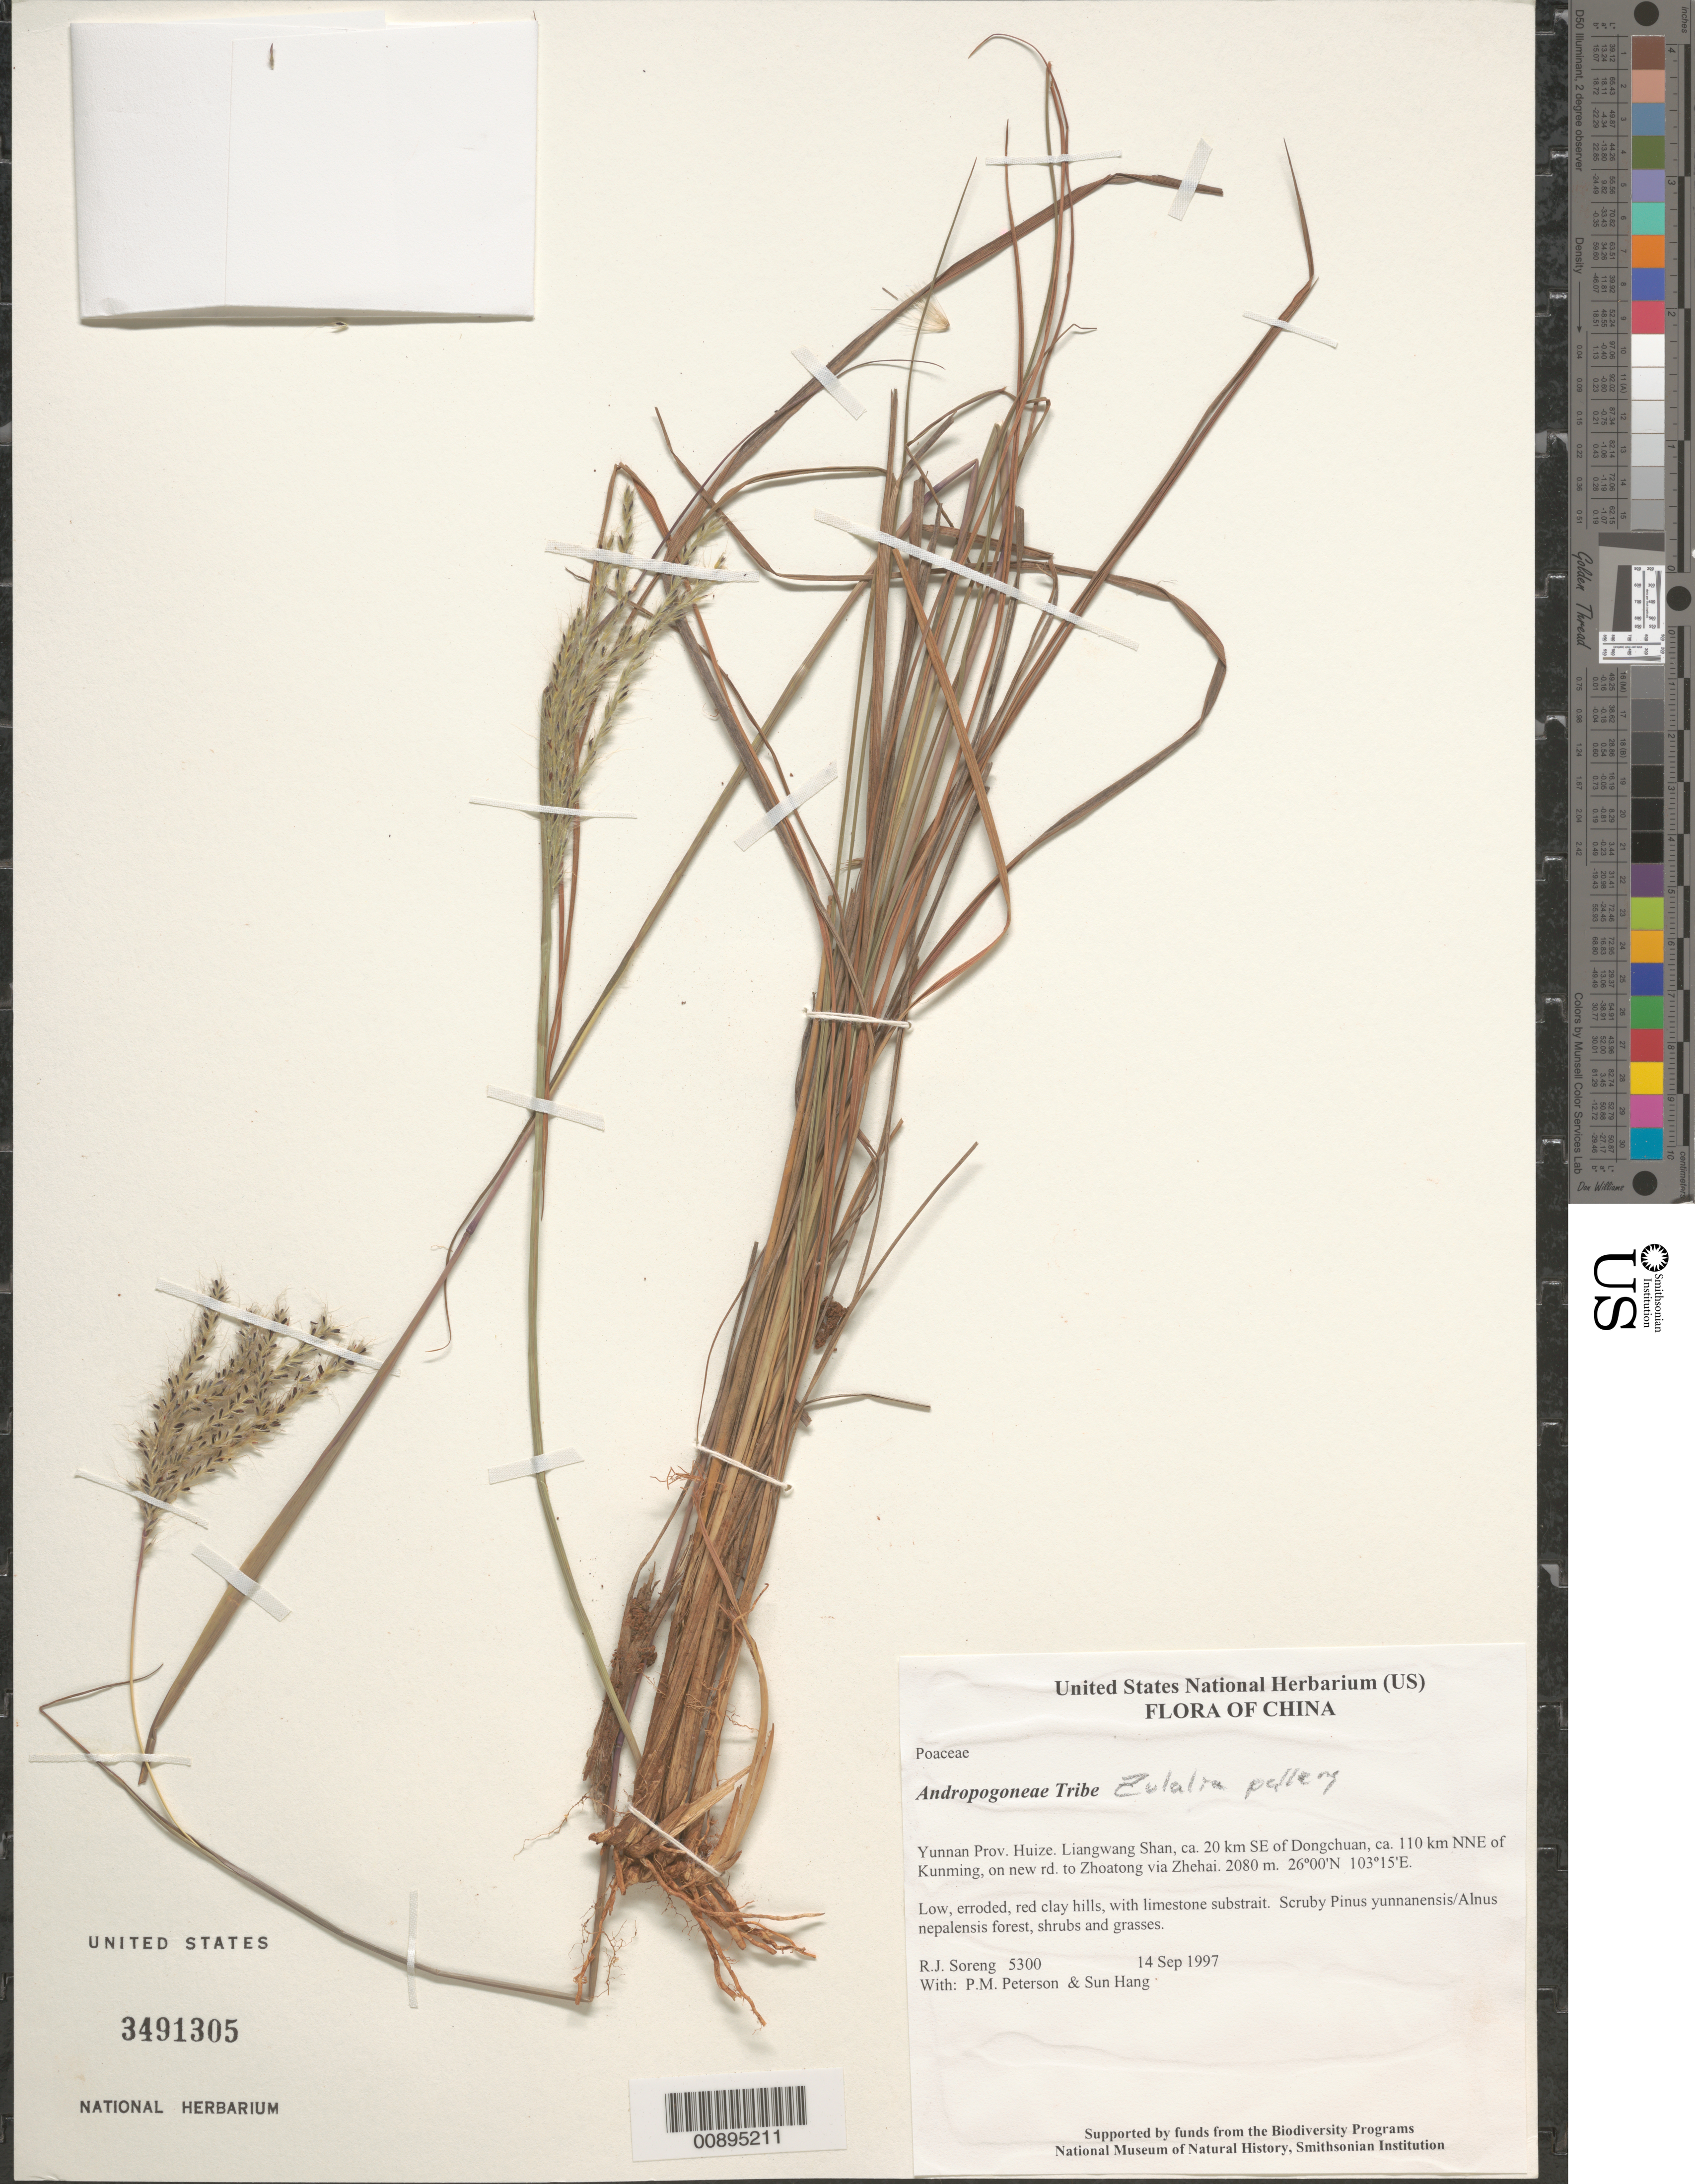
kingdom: Plantae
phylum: Tracheophyta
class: Liliopsida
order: Poales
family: Poaceae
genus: Eulalia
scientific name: Eulalia pallens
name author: (Hack.) Kuntze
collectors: R. J. Soreng, P. M. Peterson & Sun Hang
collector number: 5300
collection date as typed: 14 Sep 1997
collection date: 1997-09-14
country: China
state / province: Yunnan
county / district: Huize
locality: Liangwang Shan, ca. 20 km SE of Dongchuan, ca. 110 km NNE of Kunming, on new rd. to Zhoatong via Zhehai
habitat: Low, erroded, red clay hills, with limestone substrait. Scruby Pinus yunnanensis/Alnus nepalensis forest, shrubs and grasses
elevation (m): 2080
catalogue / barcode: US 3491305